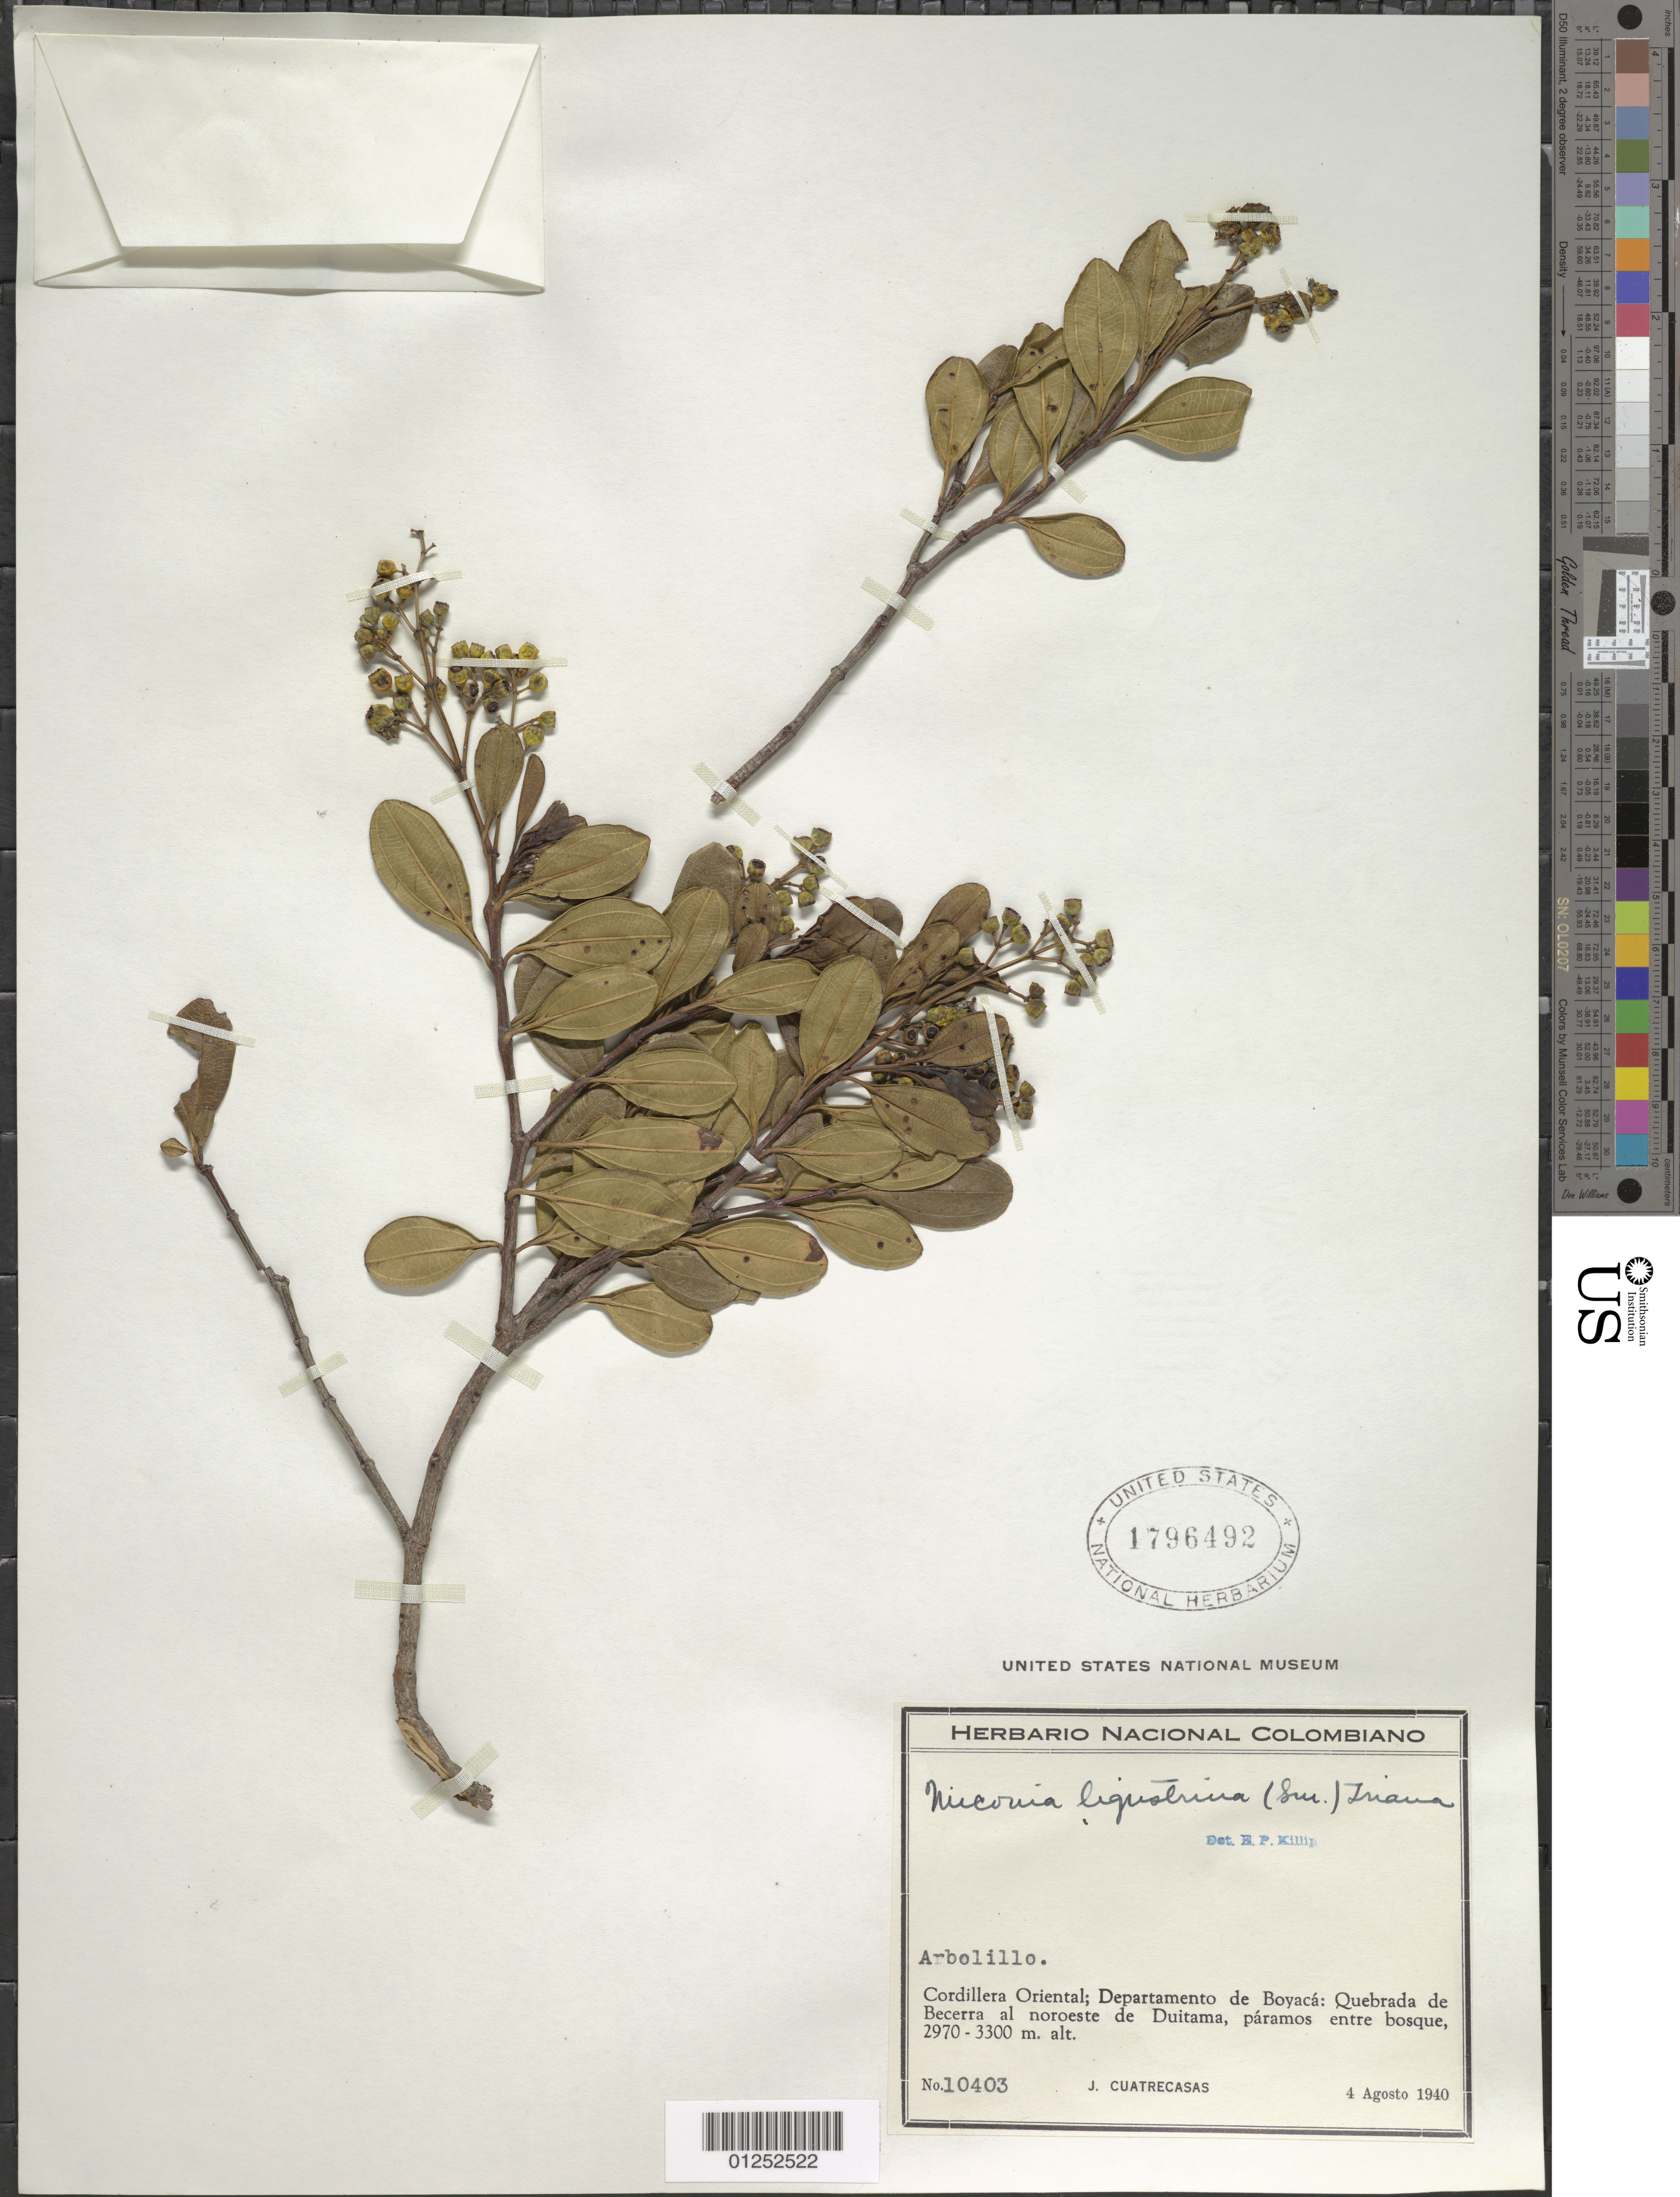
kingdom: Plantae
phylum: Tracheophyta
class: Magnoliopsida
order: Myrtales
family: Melastomataceae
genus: Miconia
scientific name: Miconia ligustrina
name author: (Sw.) Triana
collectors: J. Cuatrecasas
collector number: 10403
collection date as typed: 04 Aug 1940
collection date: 1940-08-04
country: Colombia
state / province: Boyacá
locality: Cordillera Oriental, Quebrada de Becerra al noroeste de Duitama.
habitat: paramos entre bosque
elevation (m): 2970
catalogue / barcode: US 1796492